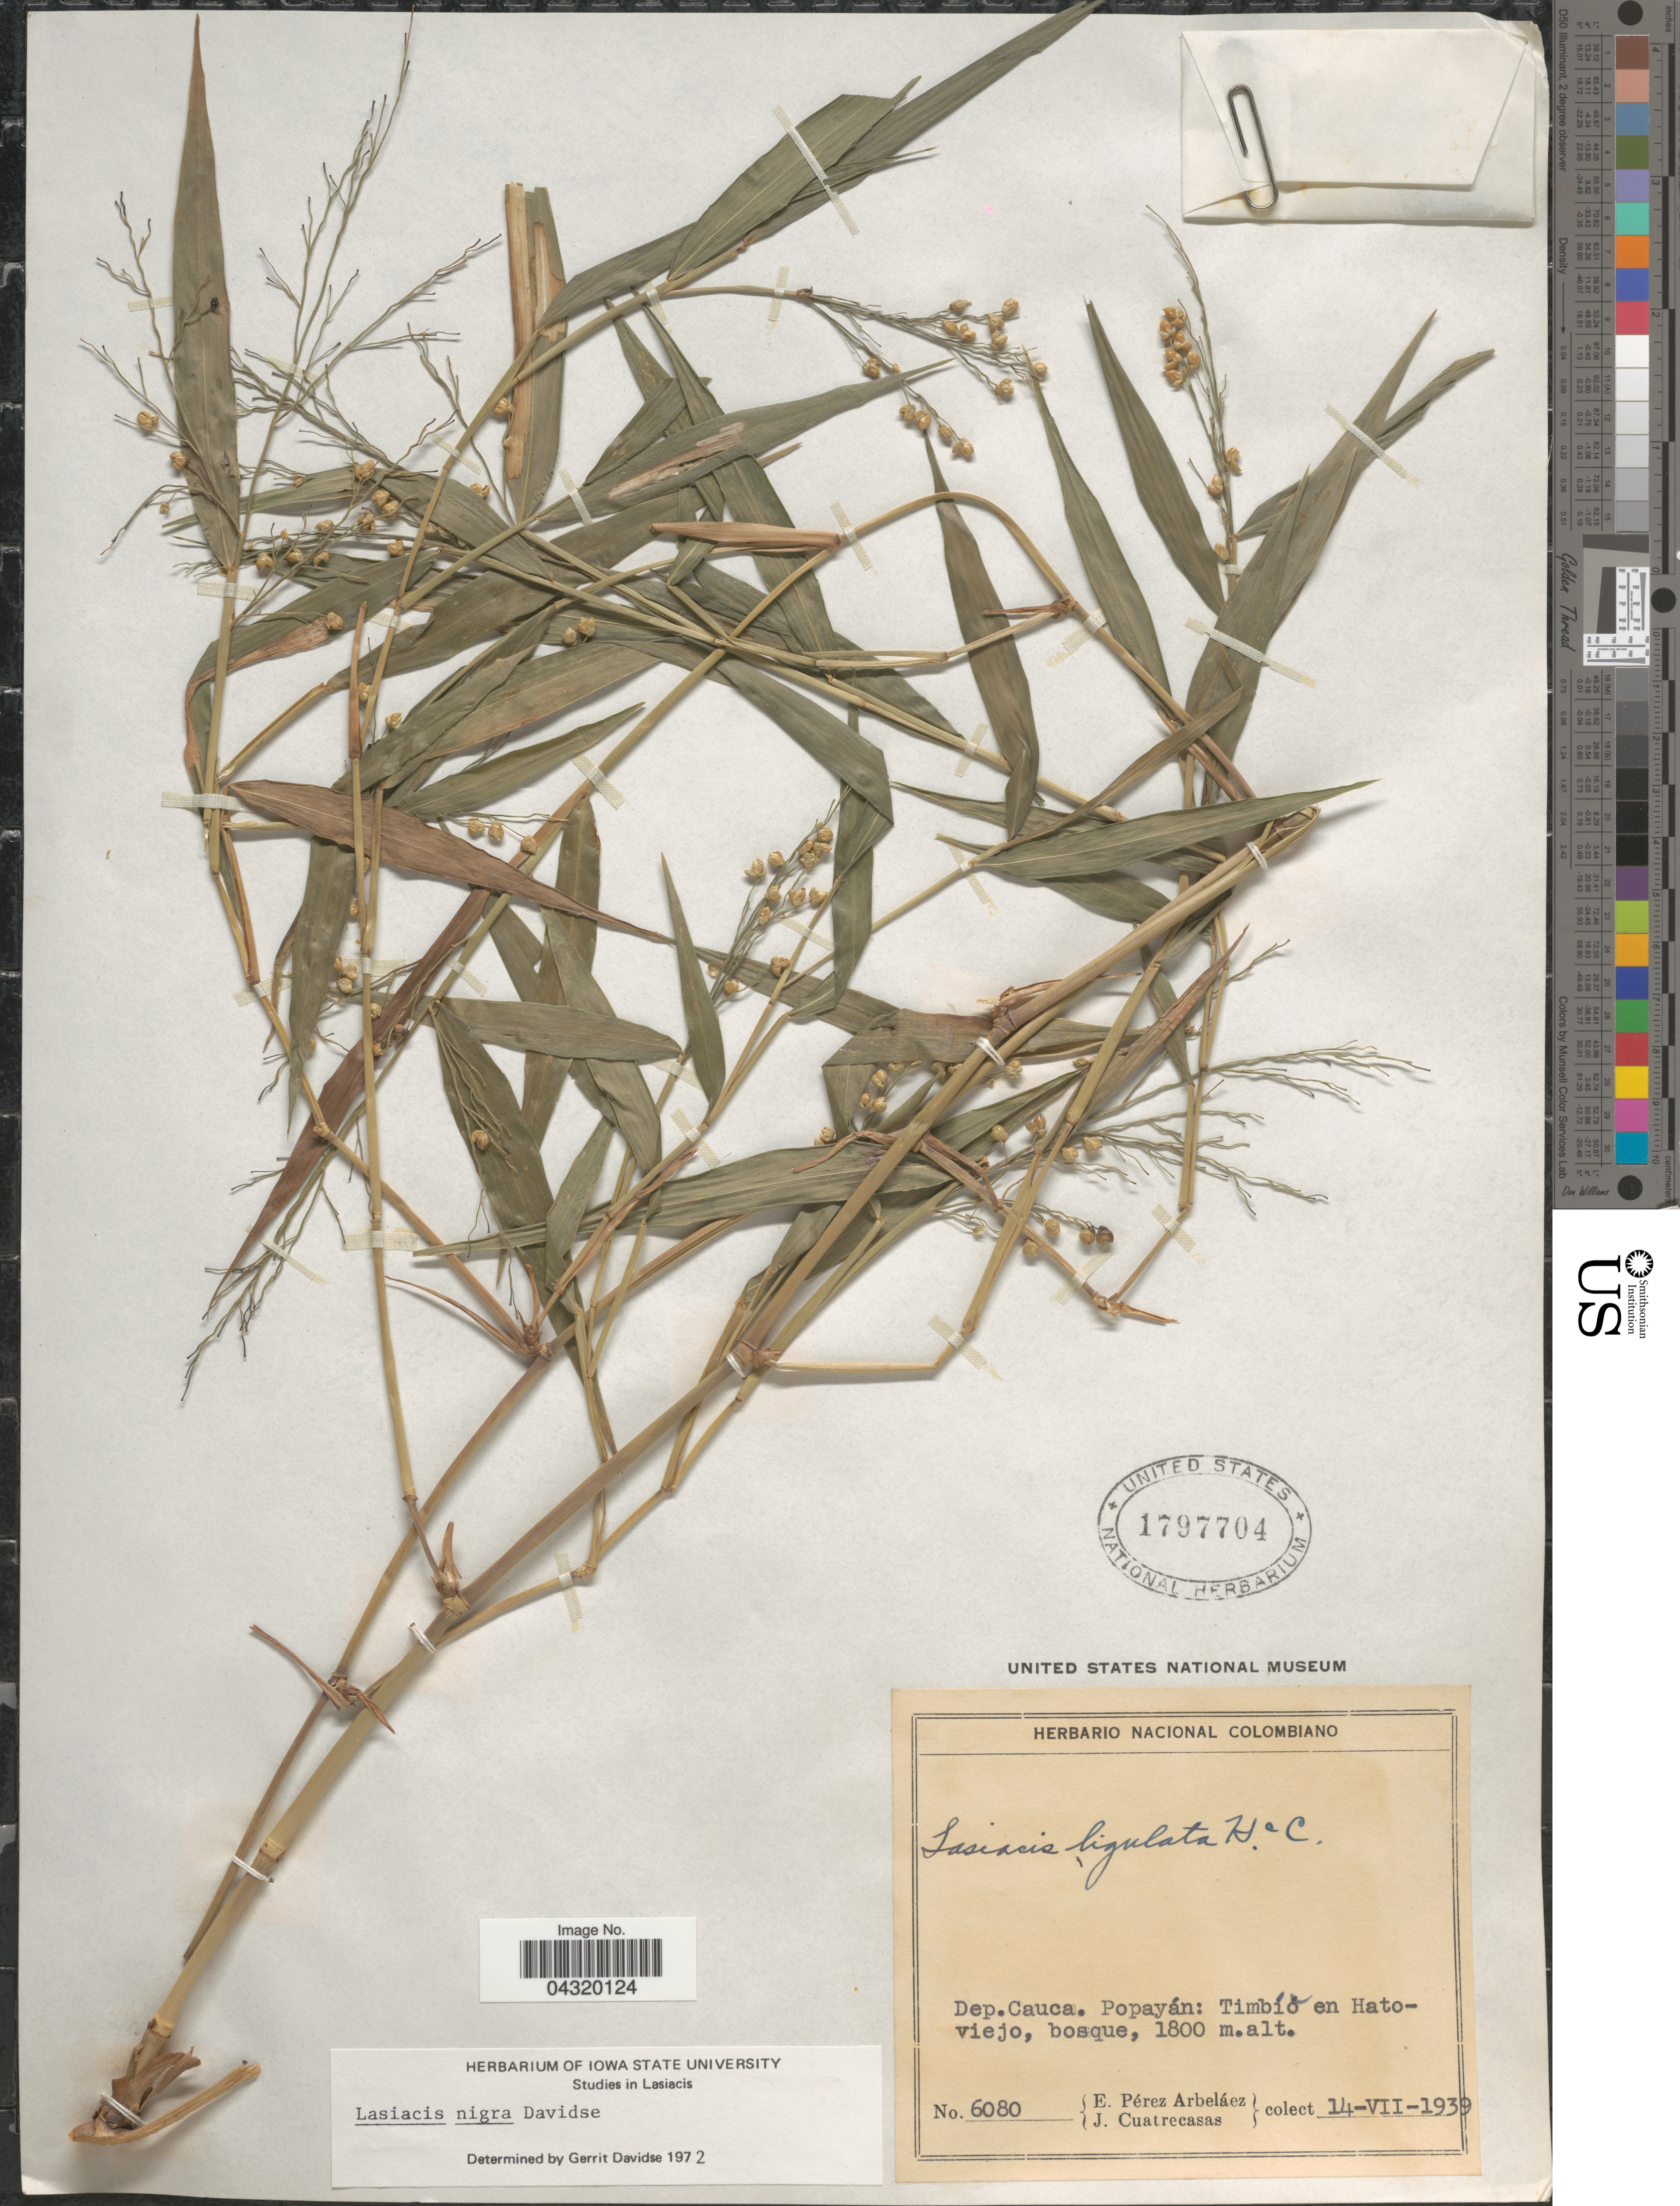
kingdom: Plantae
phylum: Tracheophyta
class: Liliopsida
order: Poales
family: Poaceae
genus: Lasiacis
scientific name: Lasiacis nigra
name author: Davidse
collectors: E. Pérez Arbeláez & J. Cuatrecasas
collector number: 6080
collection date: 1939-07-14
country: Colombia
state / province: Cauca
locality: Dep.Cauca. Popayán: Timbío en Hatoviejo, bosque.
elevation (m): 1800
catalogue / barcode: US 1797704